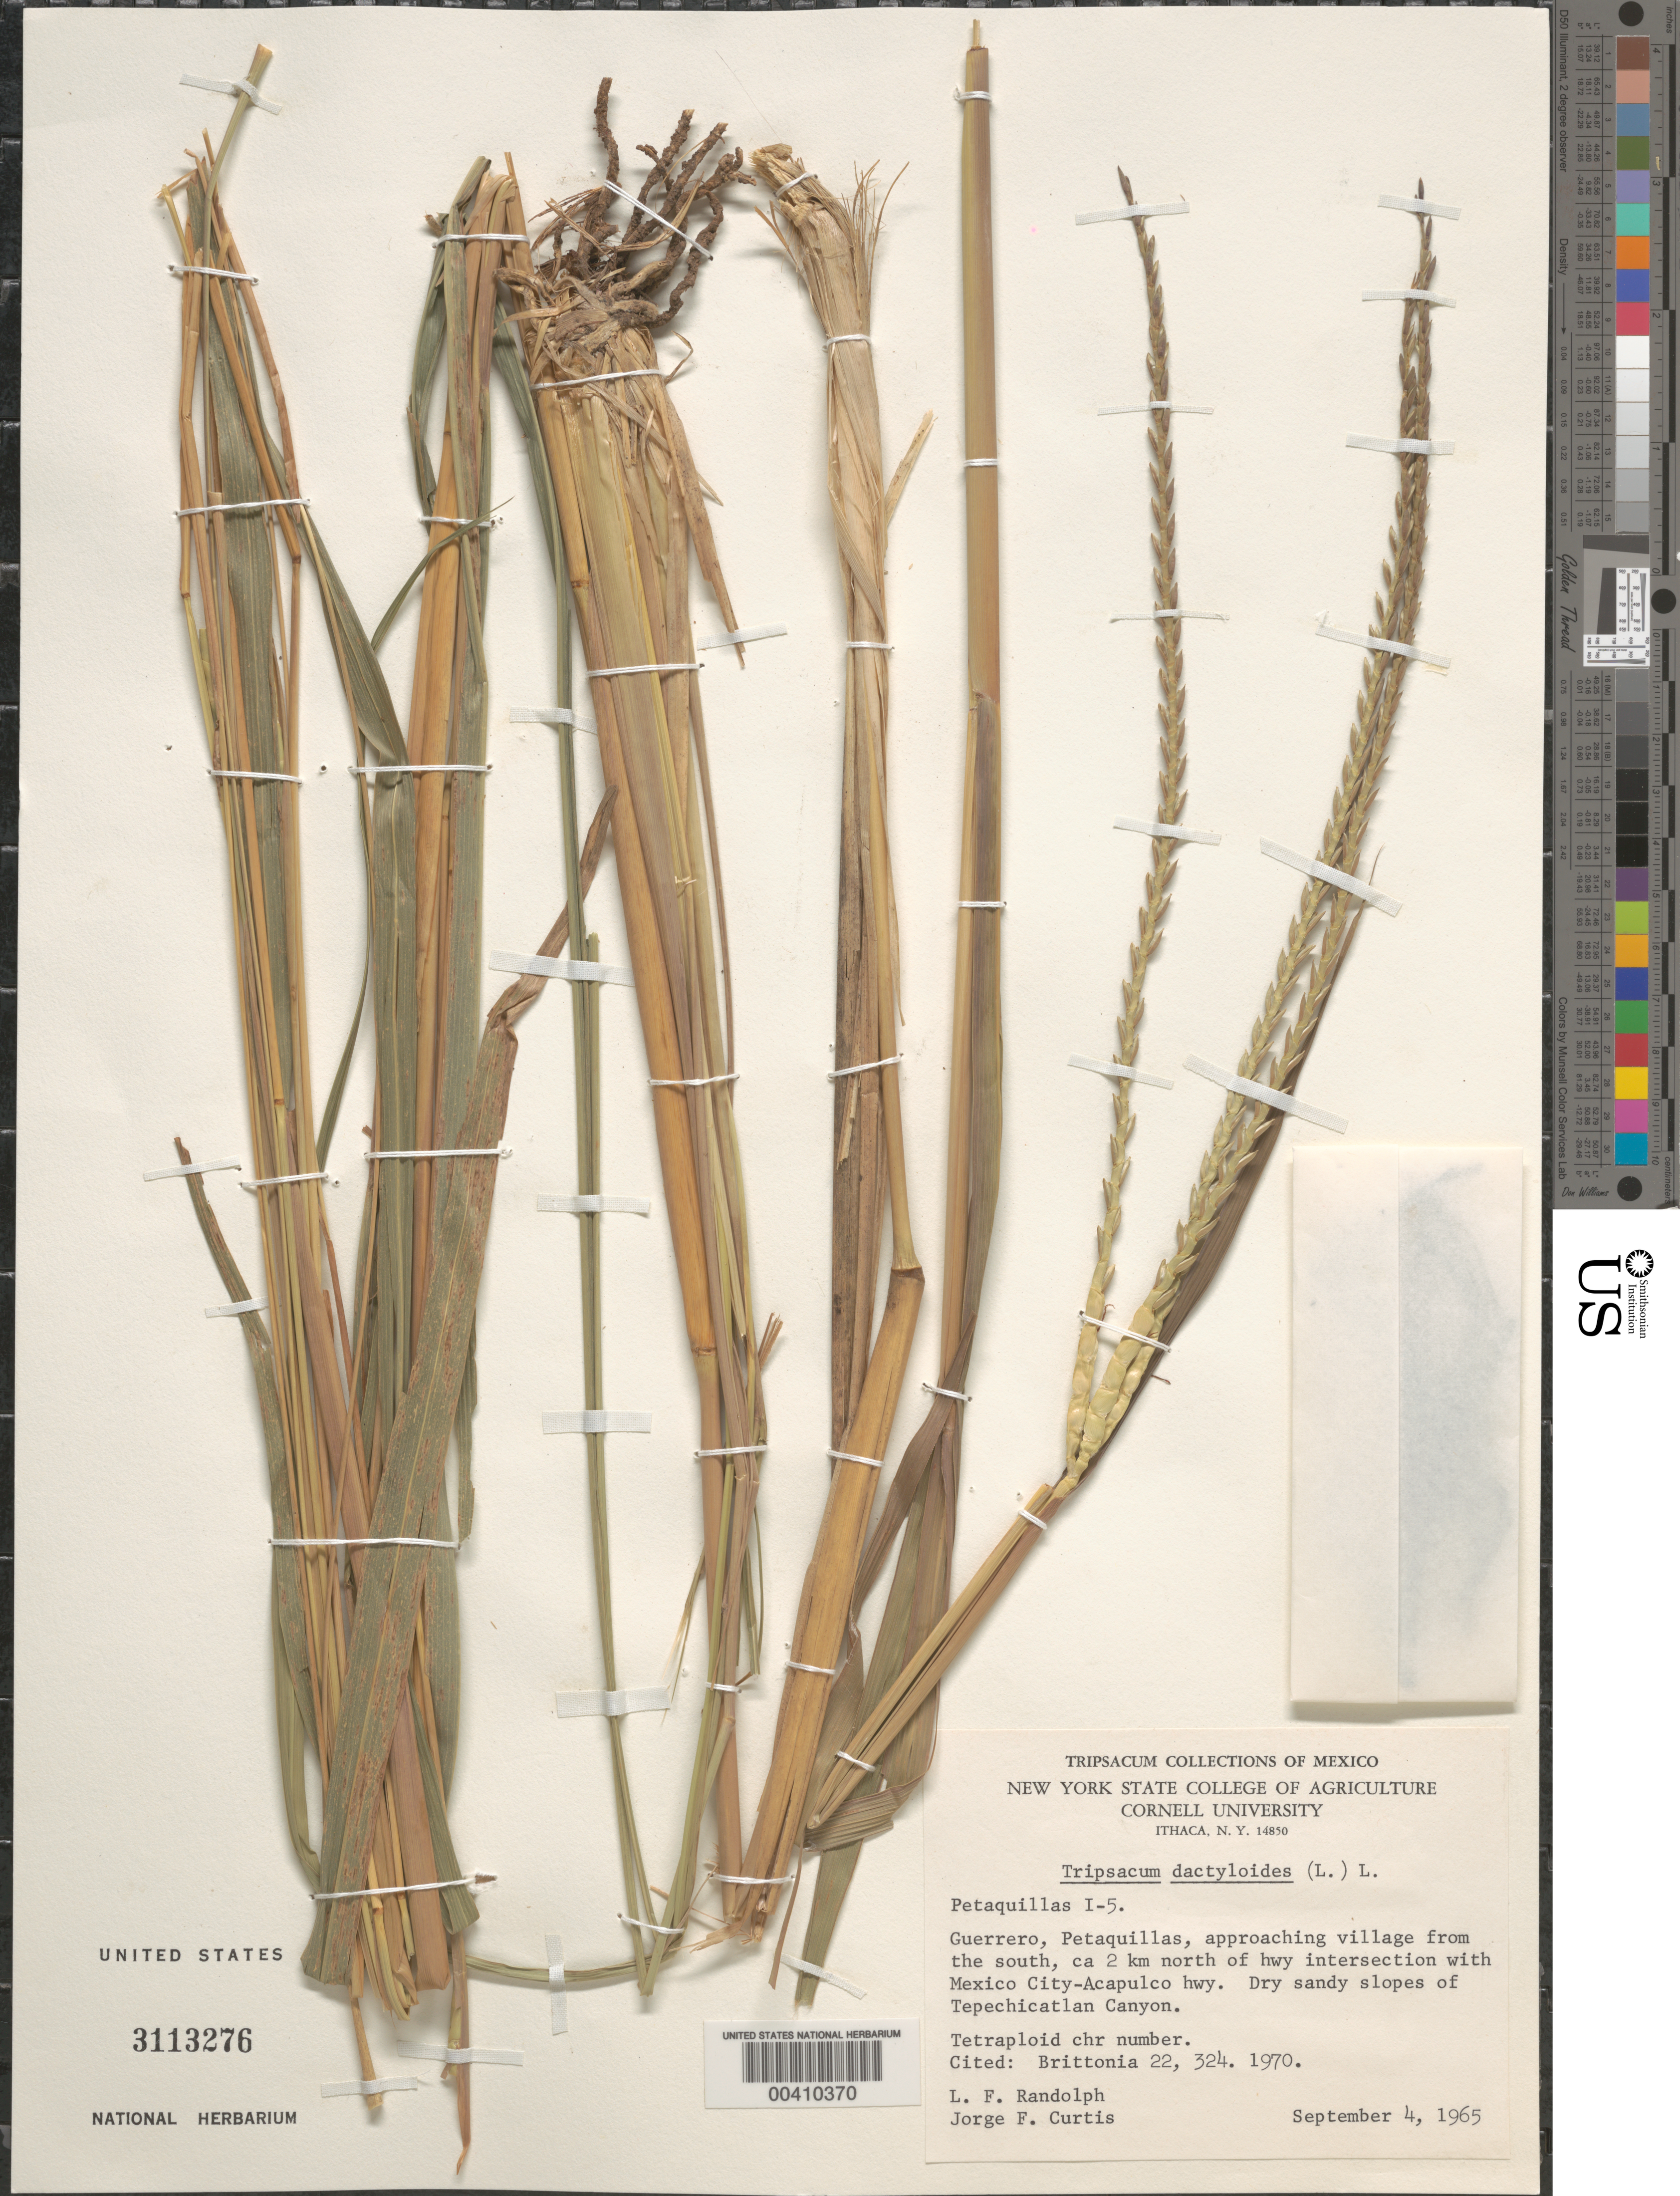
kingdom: Plantae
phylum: Tracheophyta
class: Liliopsida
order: Poales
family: Poaceae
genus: Tripsacum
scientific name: Tripsacum dactyloides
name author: (L.) L.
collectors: L. F. Randolph & J. Curtis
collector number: I-5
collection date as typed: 4 Sep 1965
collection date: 1965-09-04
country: Mexico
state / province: Guerrero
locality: Petaquillas, approaching village from the S, ca. 2 km N of hwy intersection with Mexico City - Acapulco Hwy, Tepechicatlan Canyon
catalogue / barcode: US 3113276